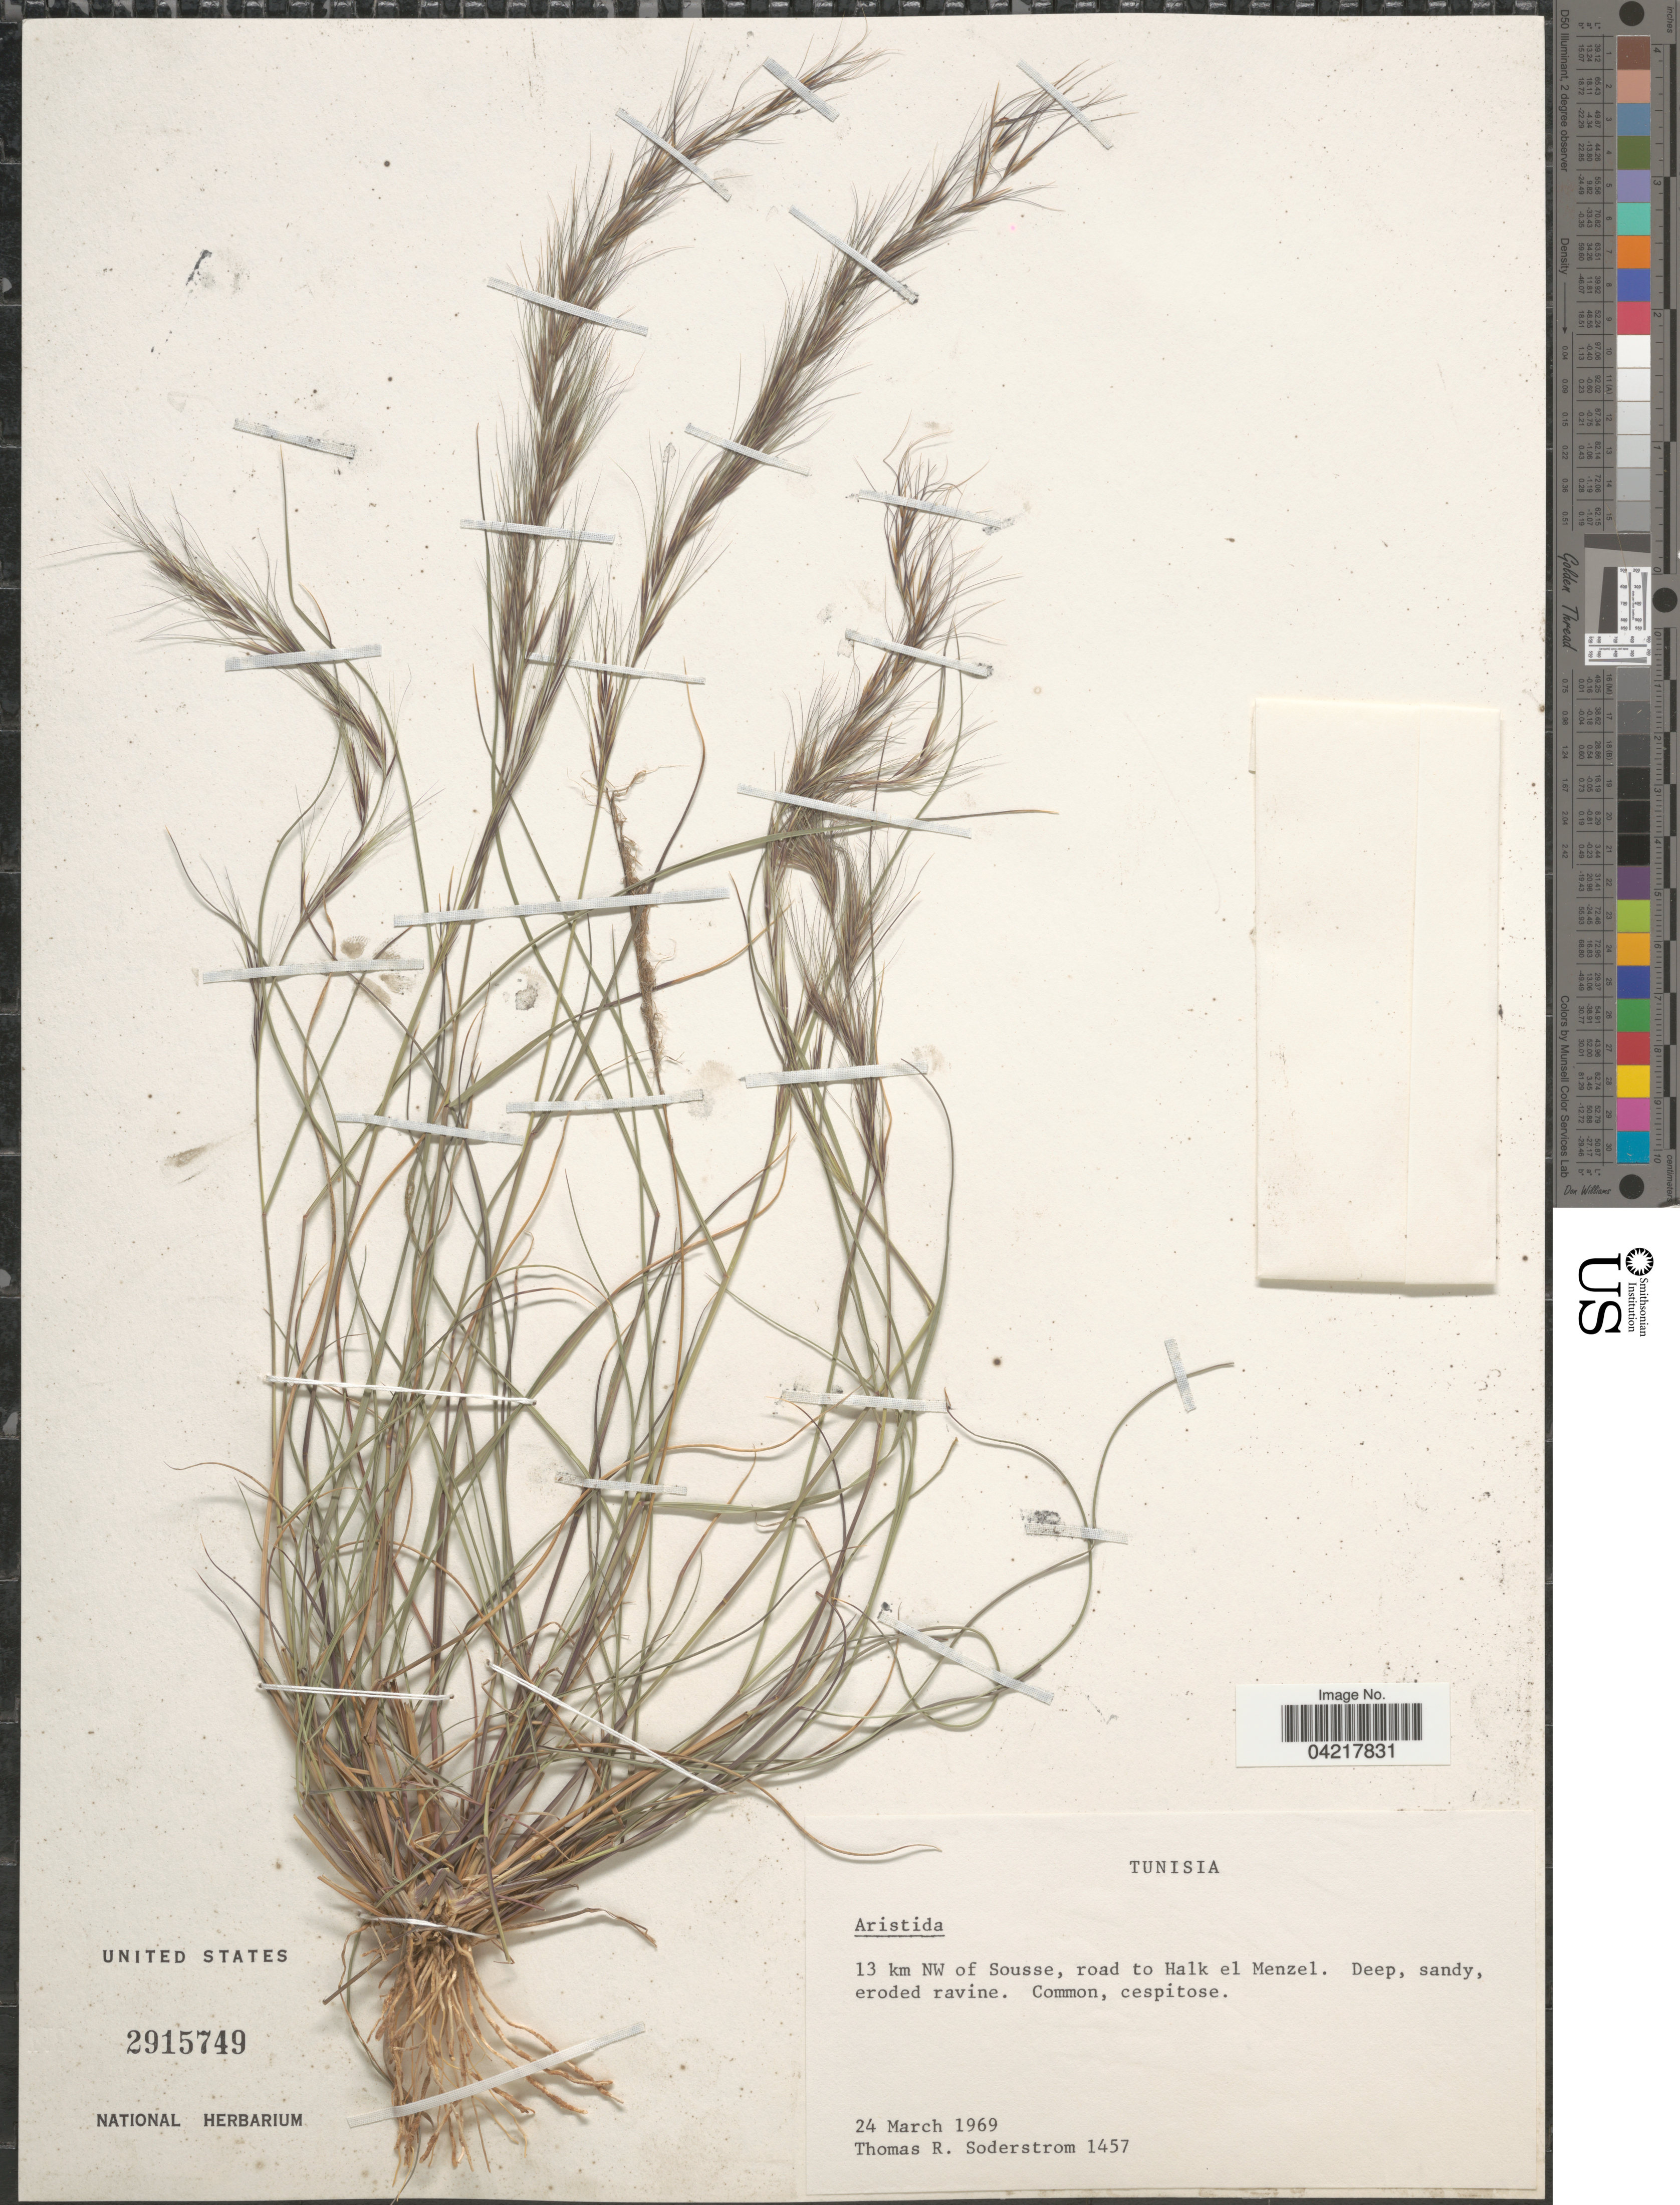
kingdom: Plantae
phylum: Tracheophyta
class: Liliopsida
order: Poales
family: Poaceae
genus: Aristida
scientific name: Aristida sp.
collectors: T. R. Soderstrom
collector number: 1457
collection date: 1969-03-24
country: Tunisia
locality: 13 km NW of Sousse, road to Halk el Menzel.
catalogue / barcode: US 2915749